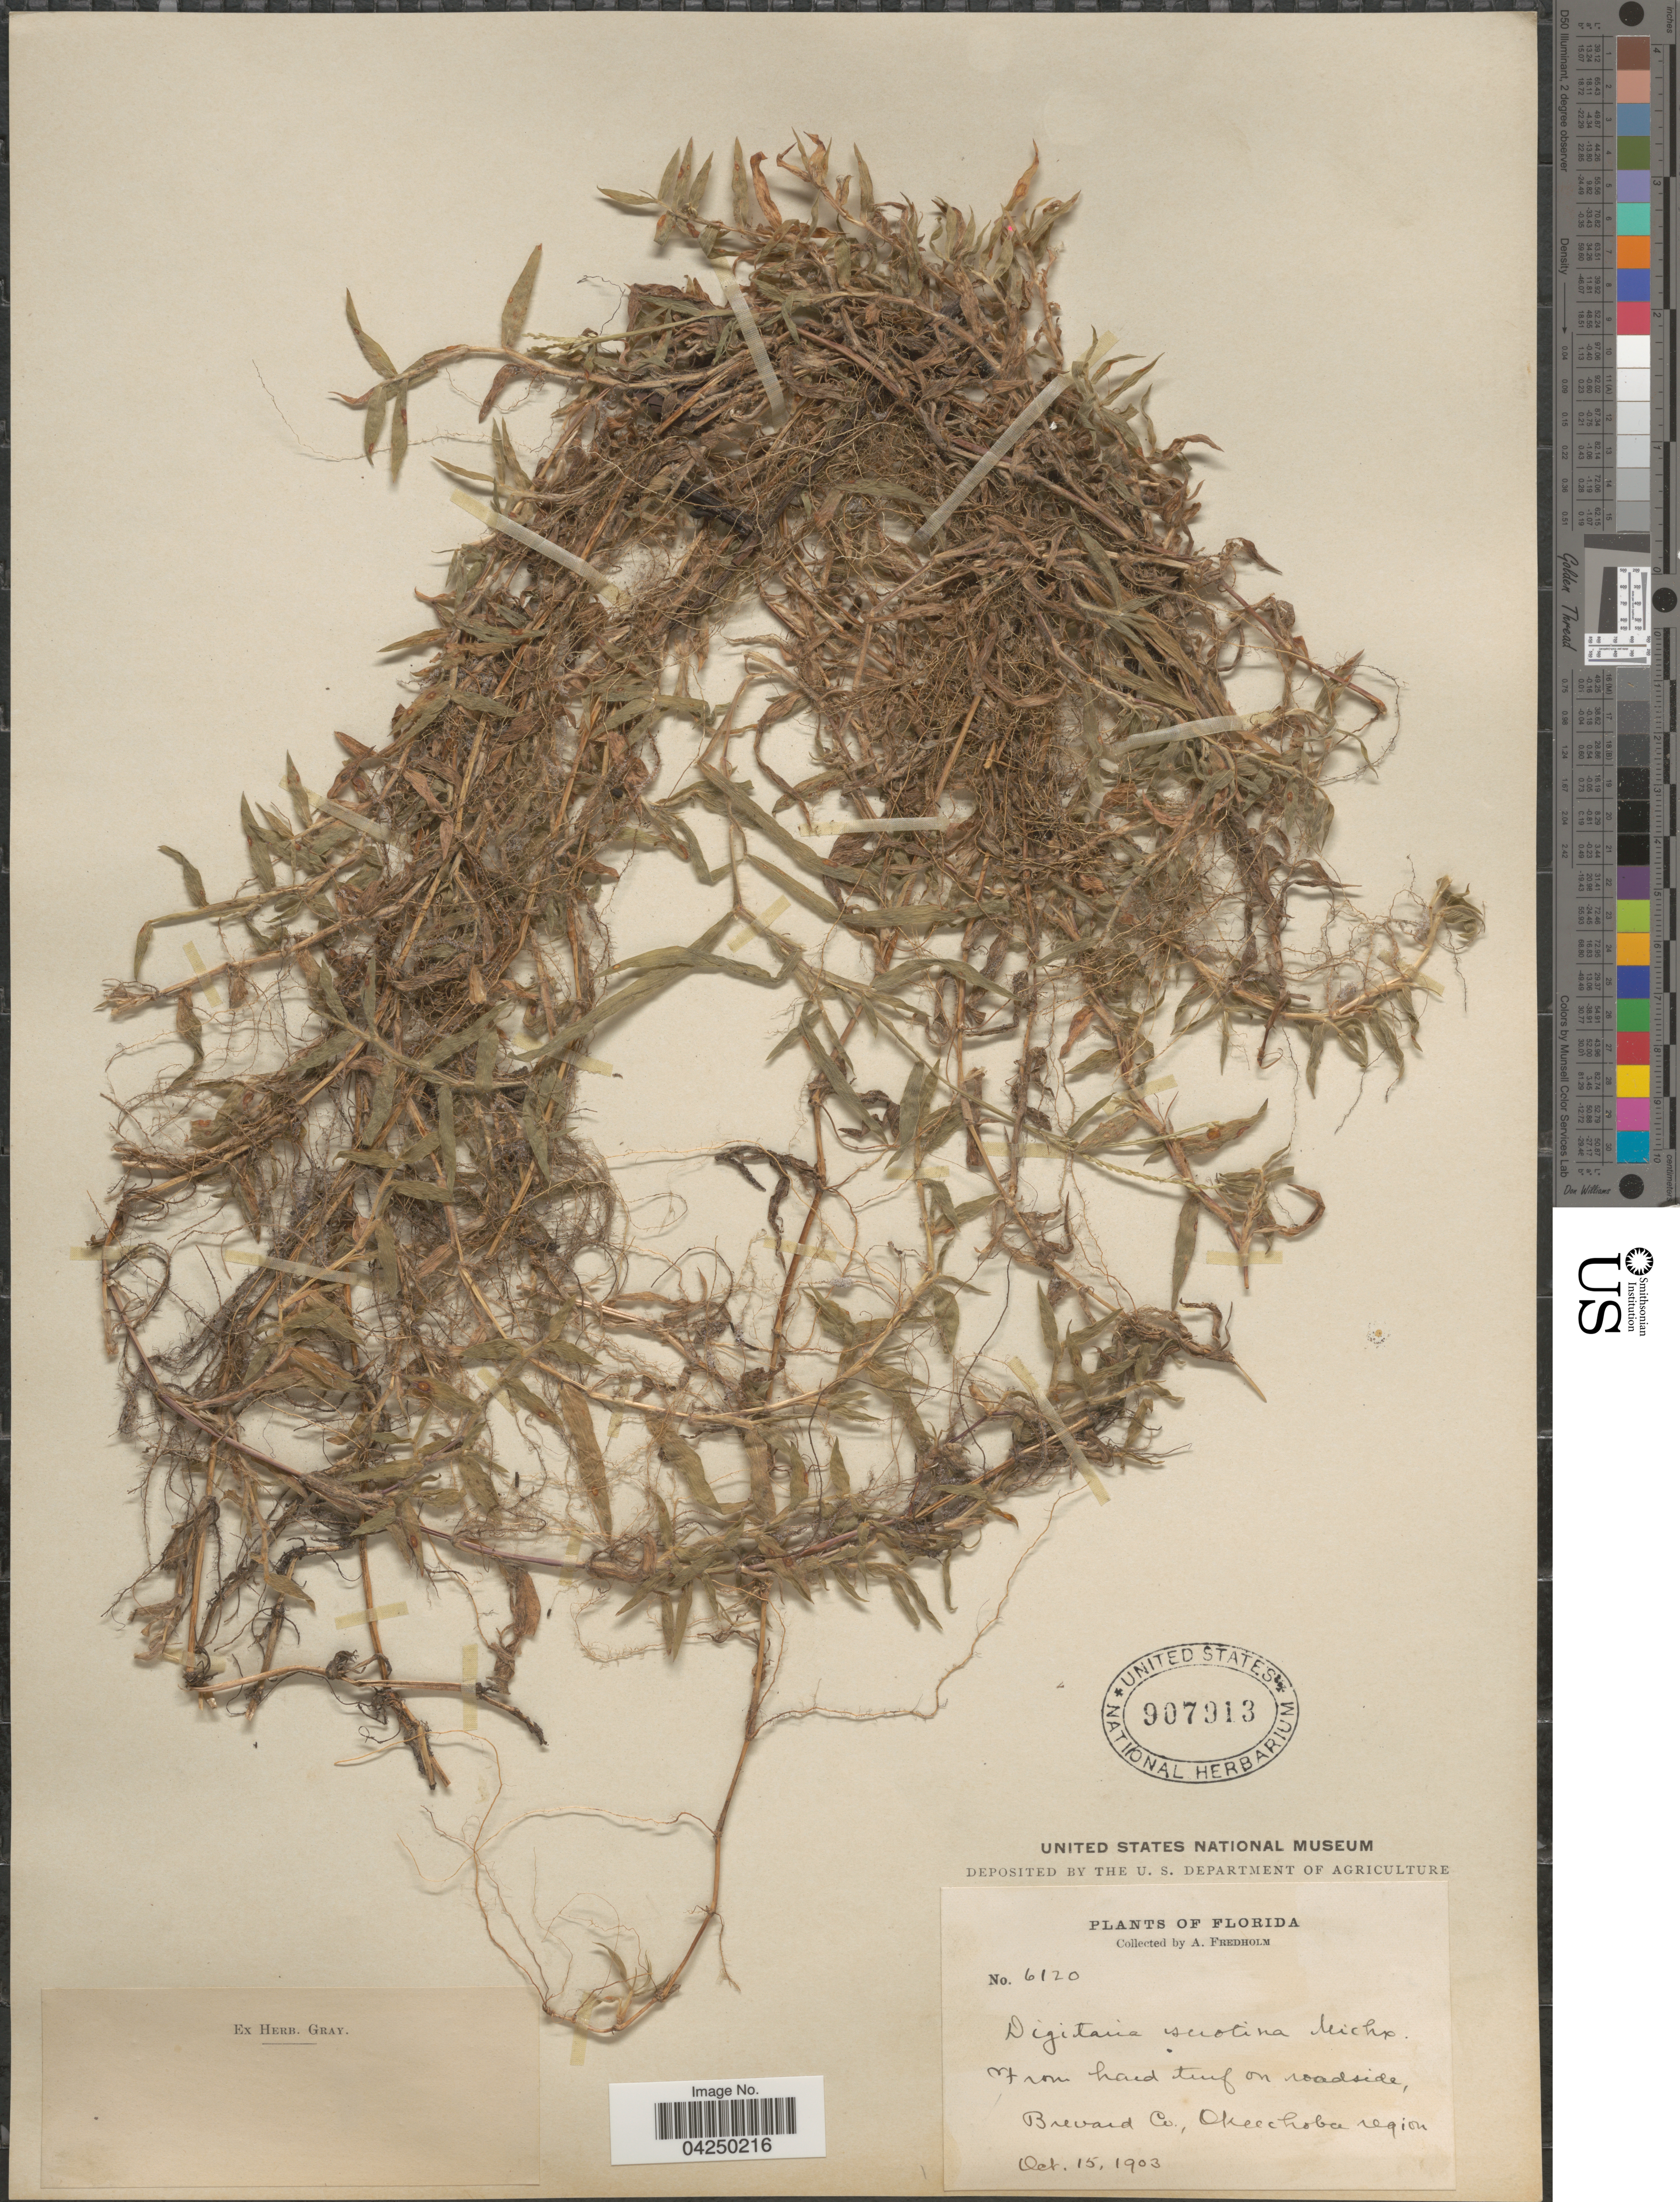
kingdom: Plantae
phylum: Tracheophyta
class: Liliopsida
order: Poales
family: Poaceae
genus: Digitaria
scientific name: Digitaria serotina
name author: (Walter) Michx.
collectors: A. Fredholm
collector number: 6120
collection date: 1903-10-15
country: United States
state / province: Florida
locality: From hard turf on roadside, Brevard Co, Okeechobee region.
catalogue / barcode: US 907913